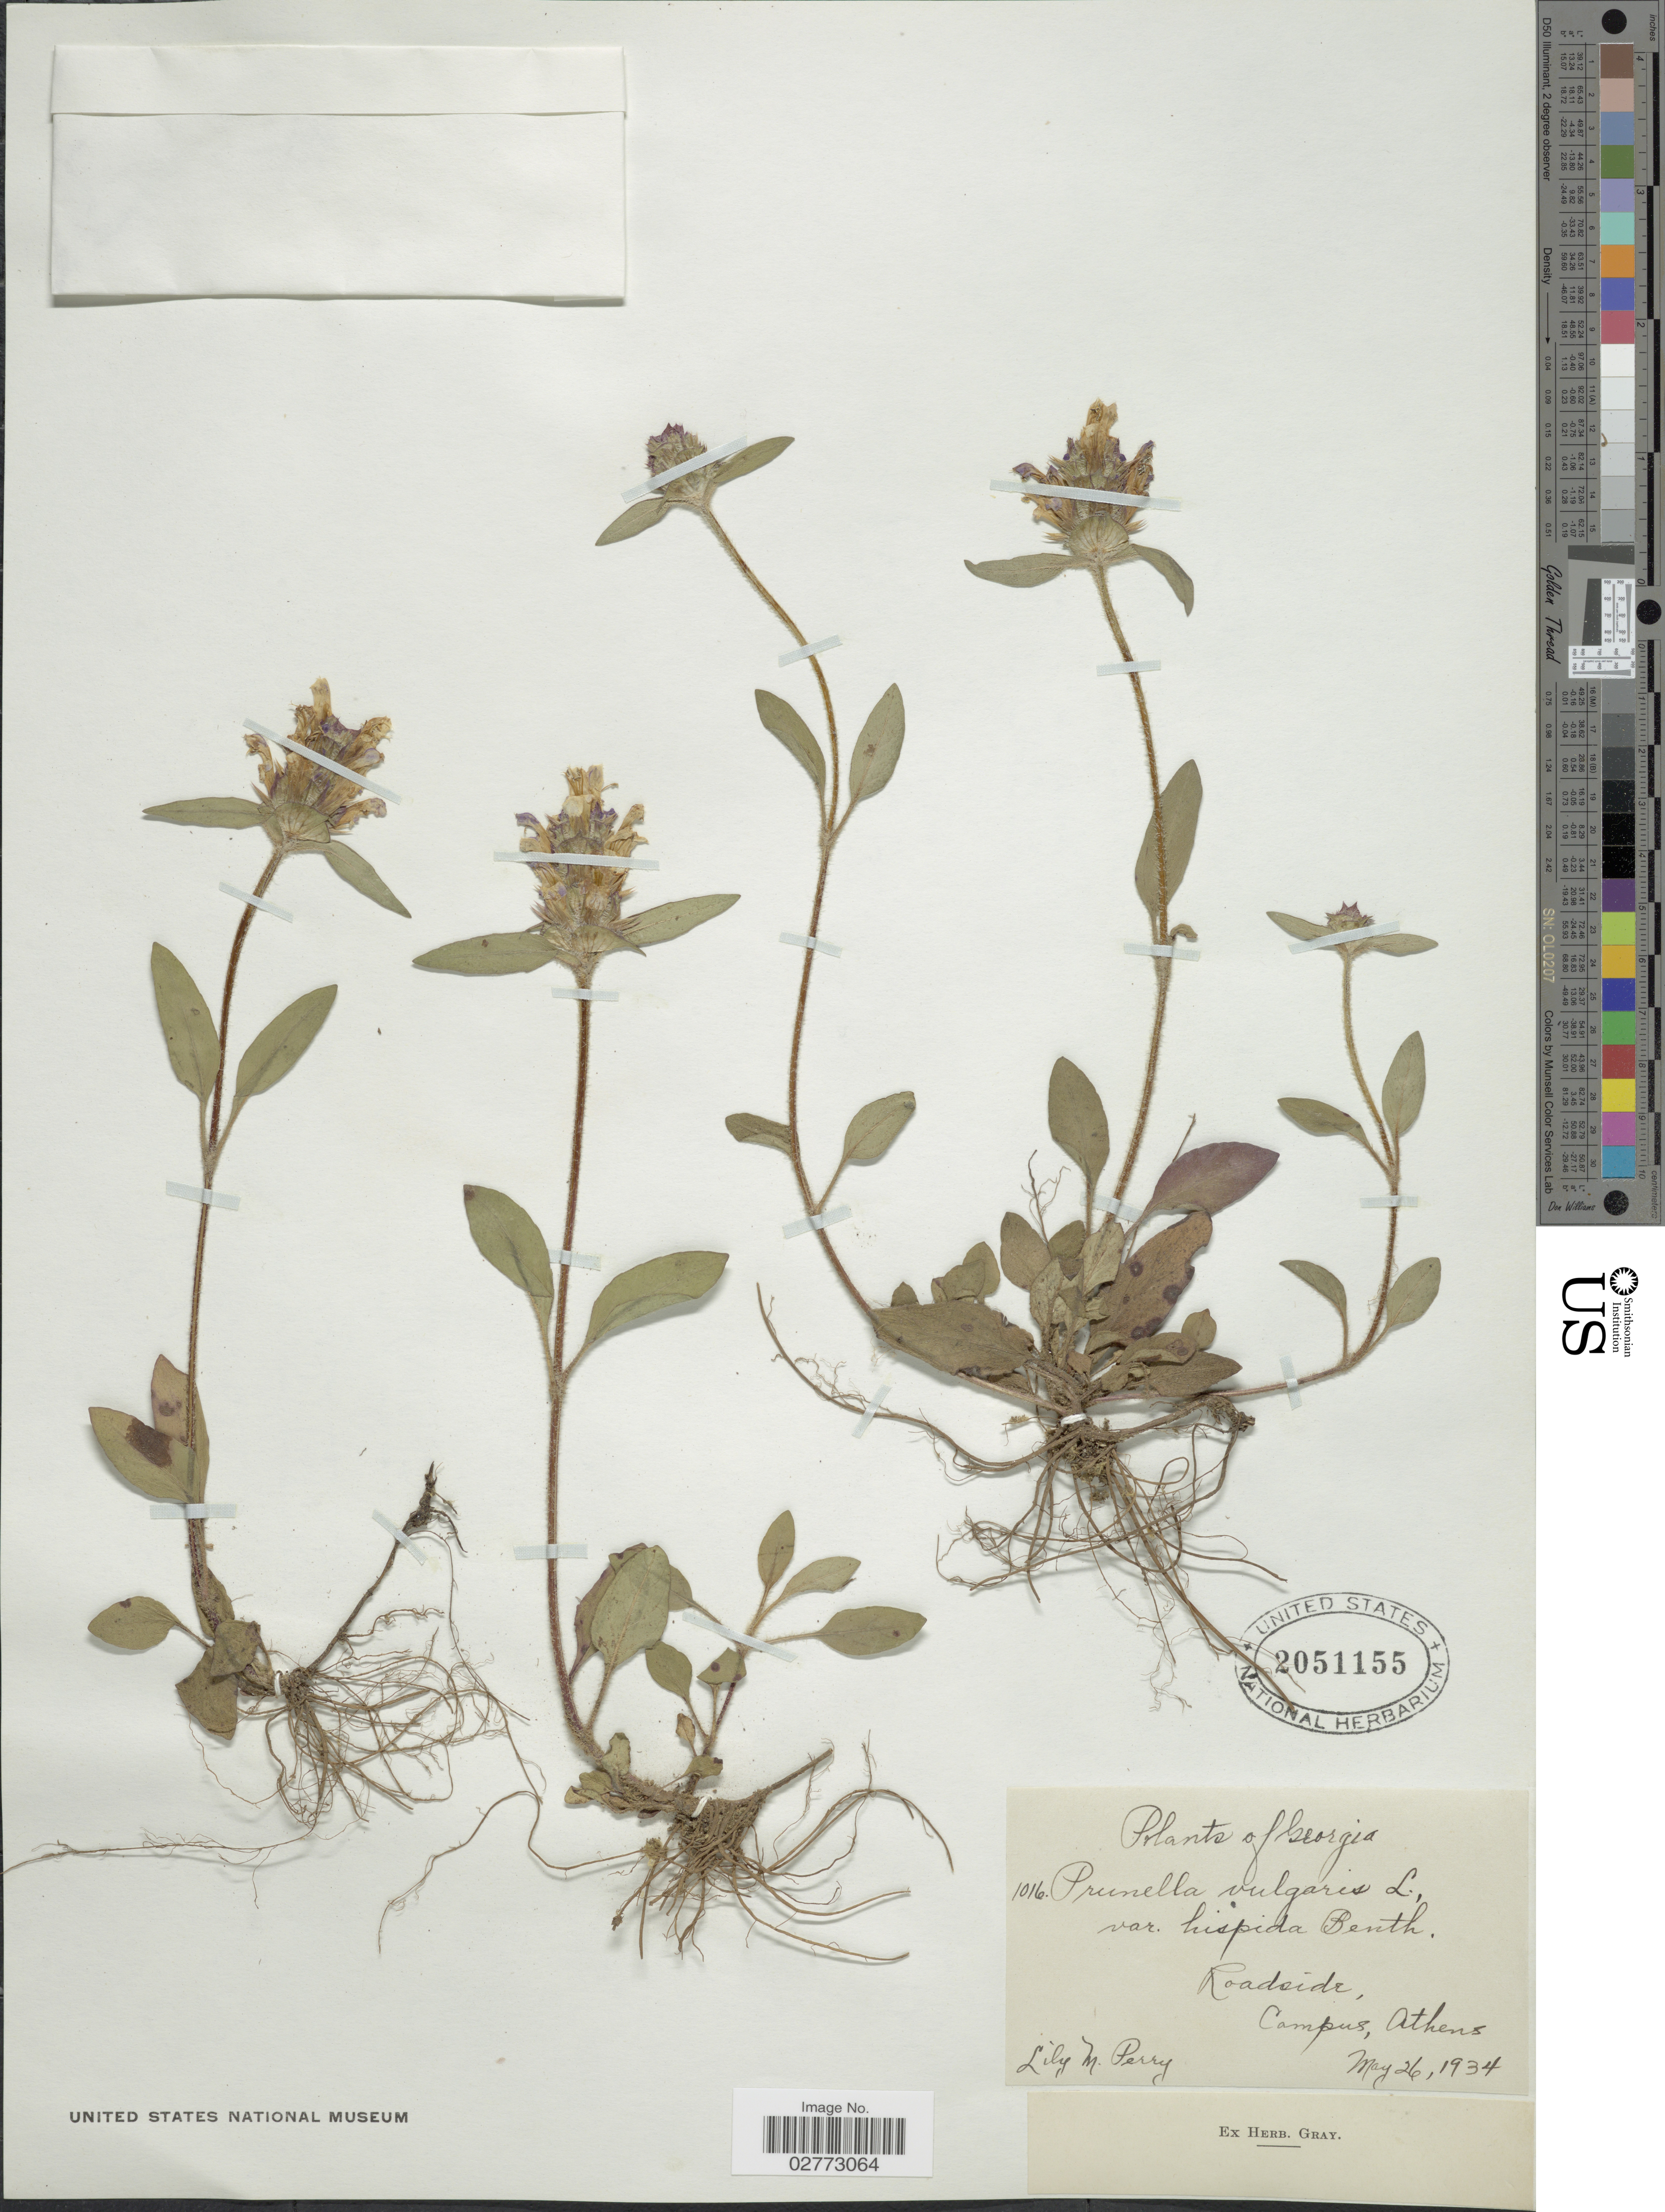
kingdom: Plantae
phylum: Tracheophyta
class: Magnoliopsida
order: Lamiales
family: Lamiaceae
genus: Prunella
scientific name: Prunella vulgaris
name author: L.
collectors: L. M. Perry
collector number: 1016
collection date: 1934-05-26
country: United States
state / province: Georgia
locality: Roadside, Campus, Athens.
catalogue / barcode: US 2051155